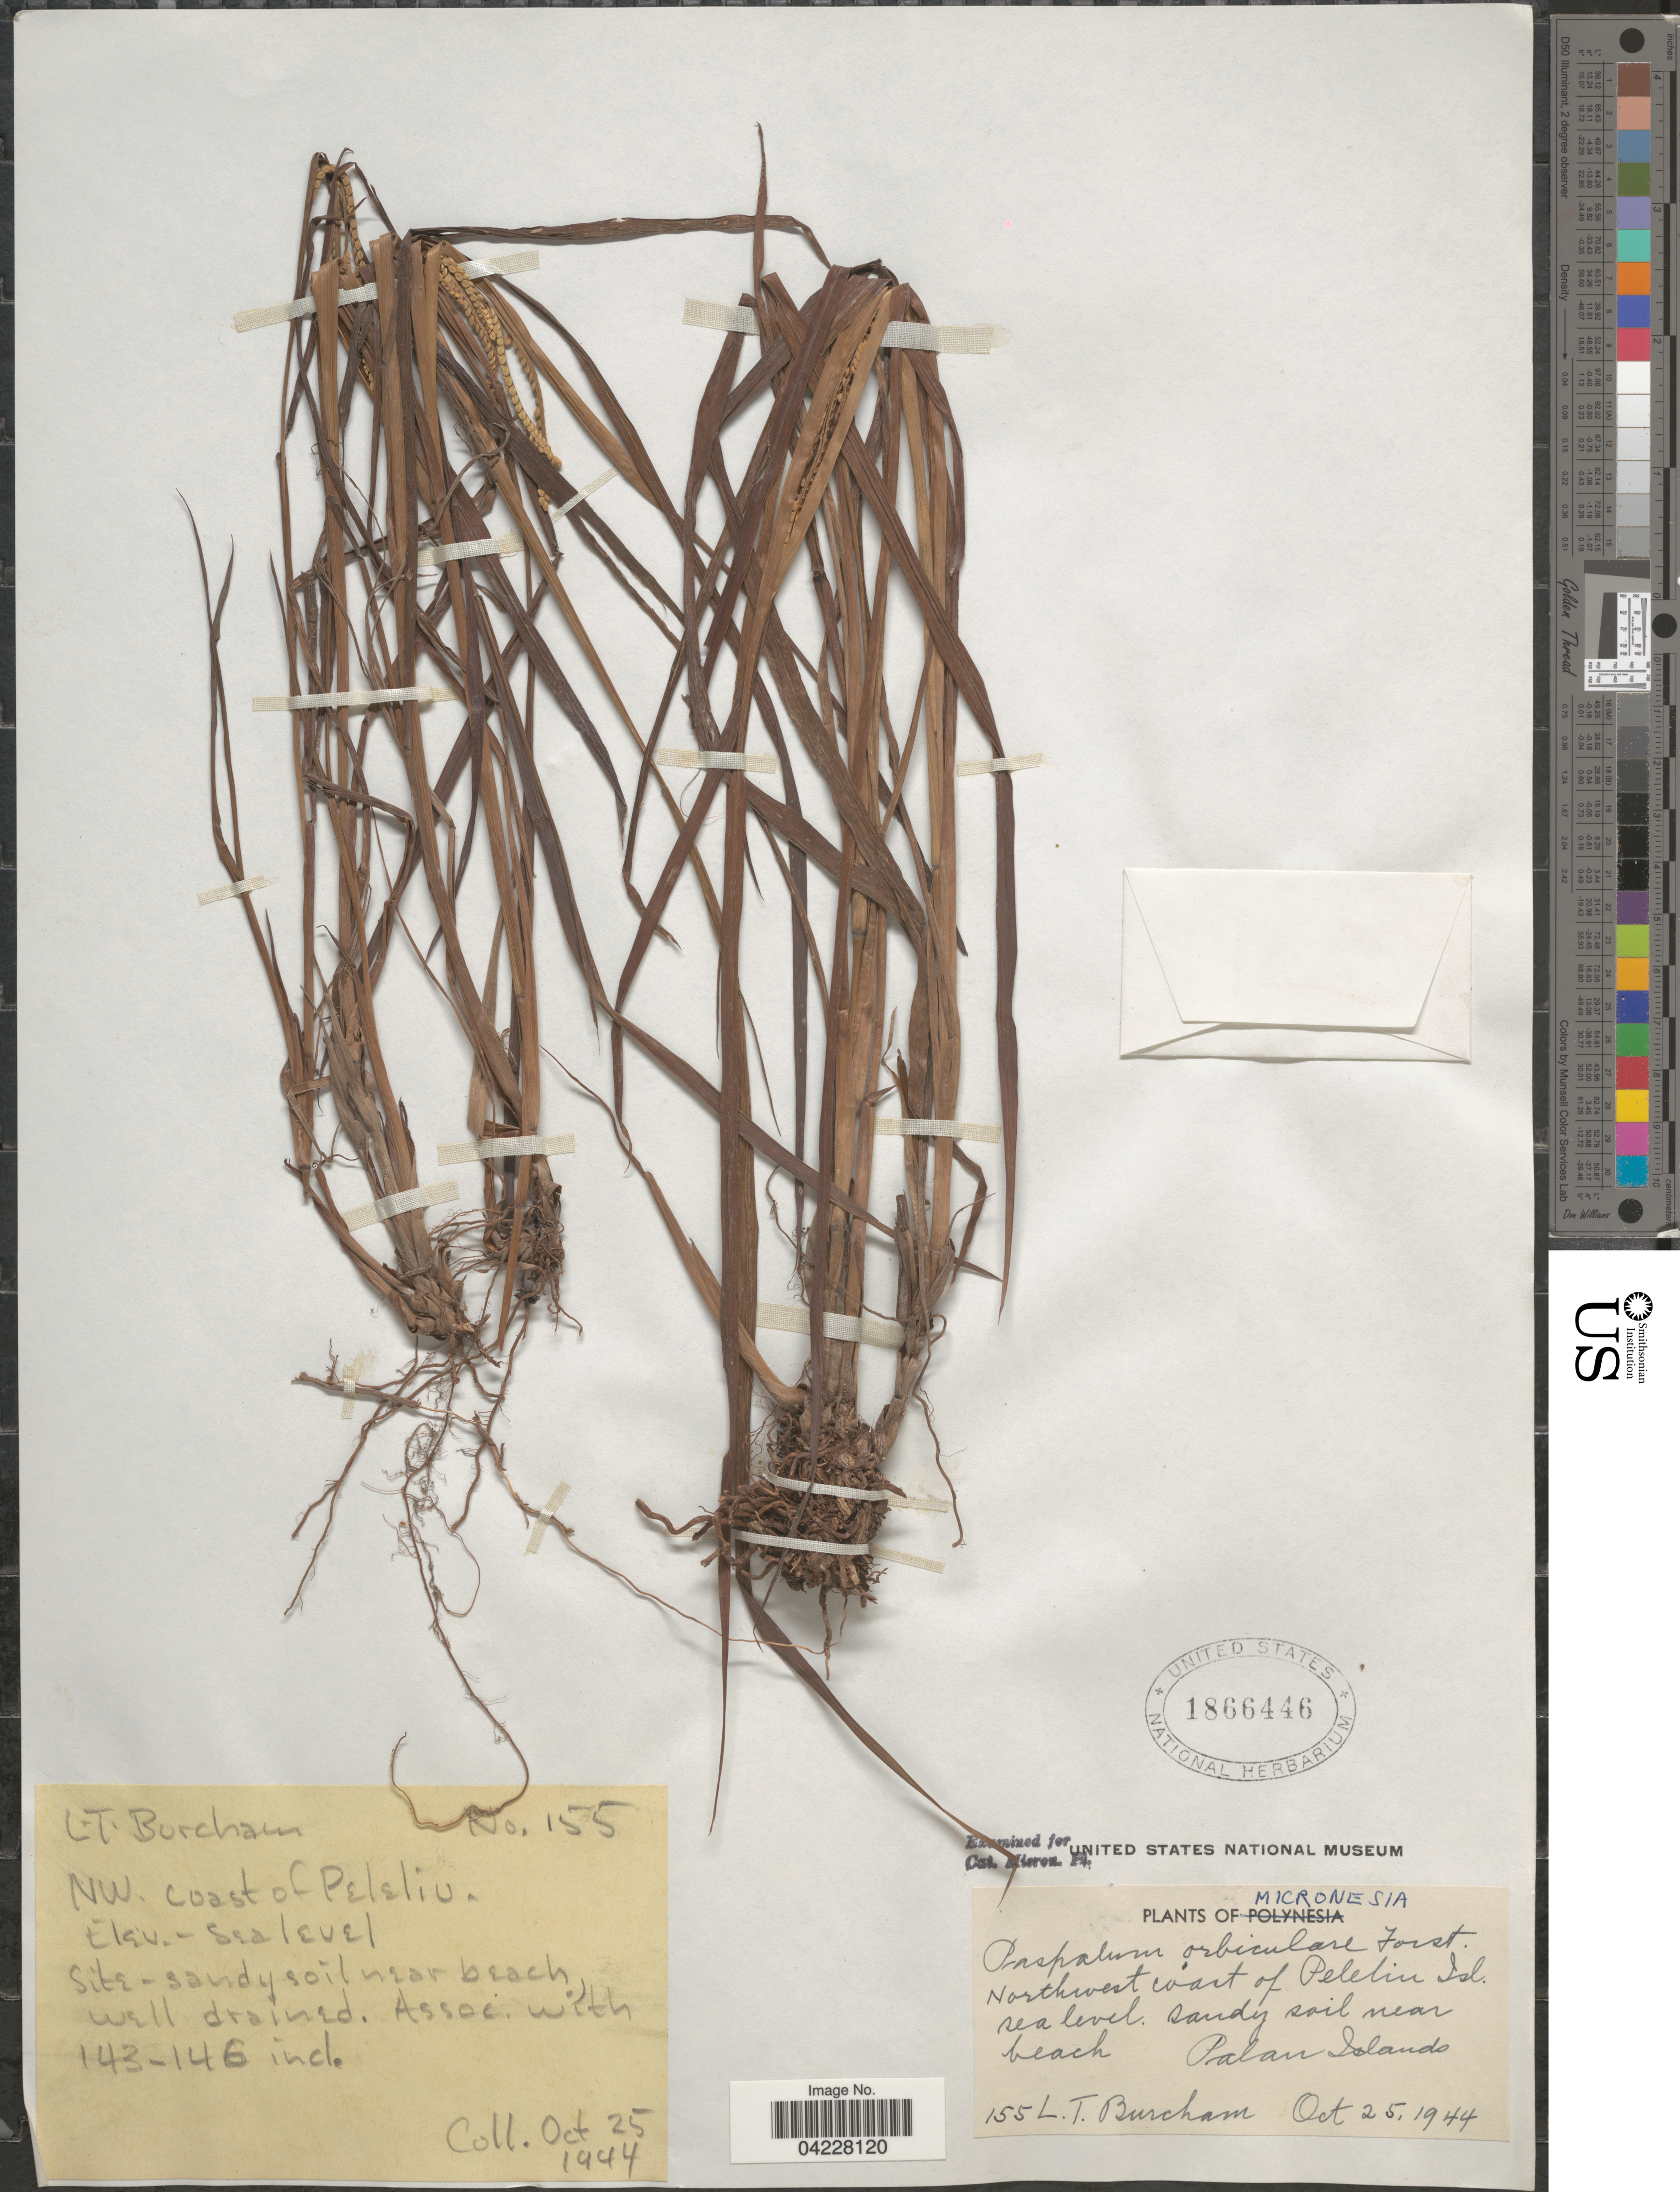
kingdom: Plantae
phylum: Tracheophyta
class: Liliopsida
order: Poales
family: Poaceae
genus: Paspalum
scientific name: Paspalum orbiculare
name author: G. Forst.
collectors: L. Burcham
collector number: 155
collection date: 1944-10-25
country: Palau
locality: Northwest coast of Peleliu Isl. Palau Islands.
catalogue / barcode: US 1866446